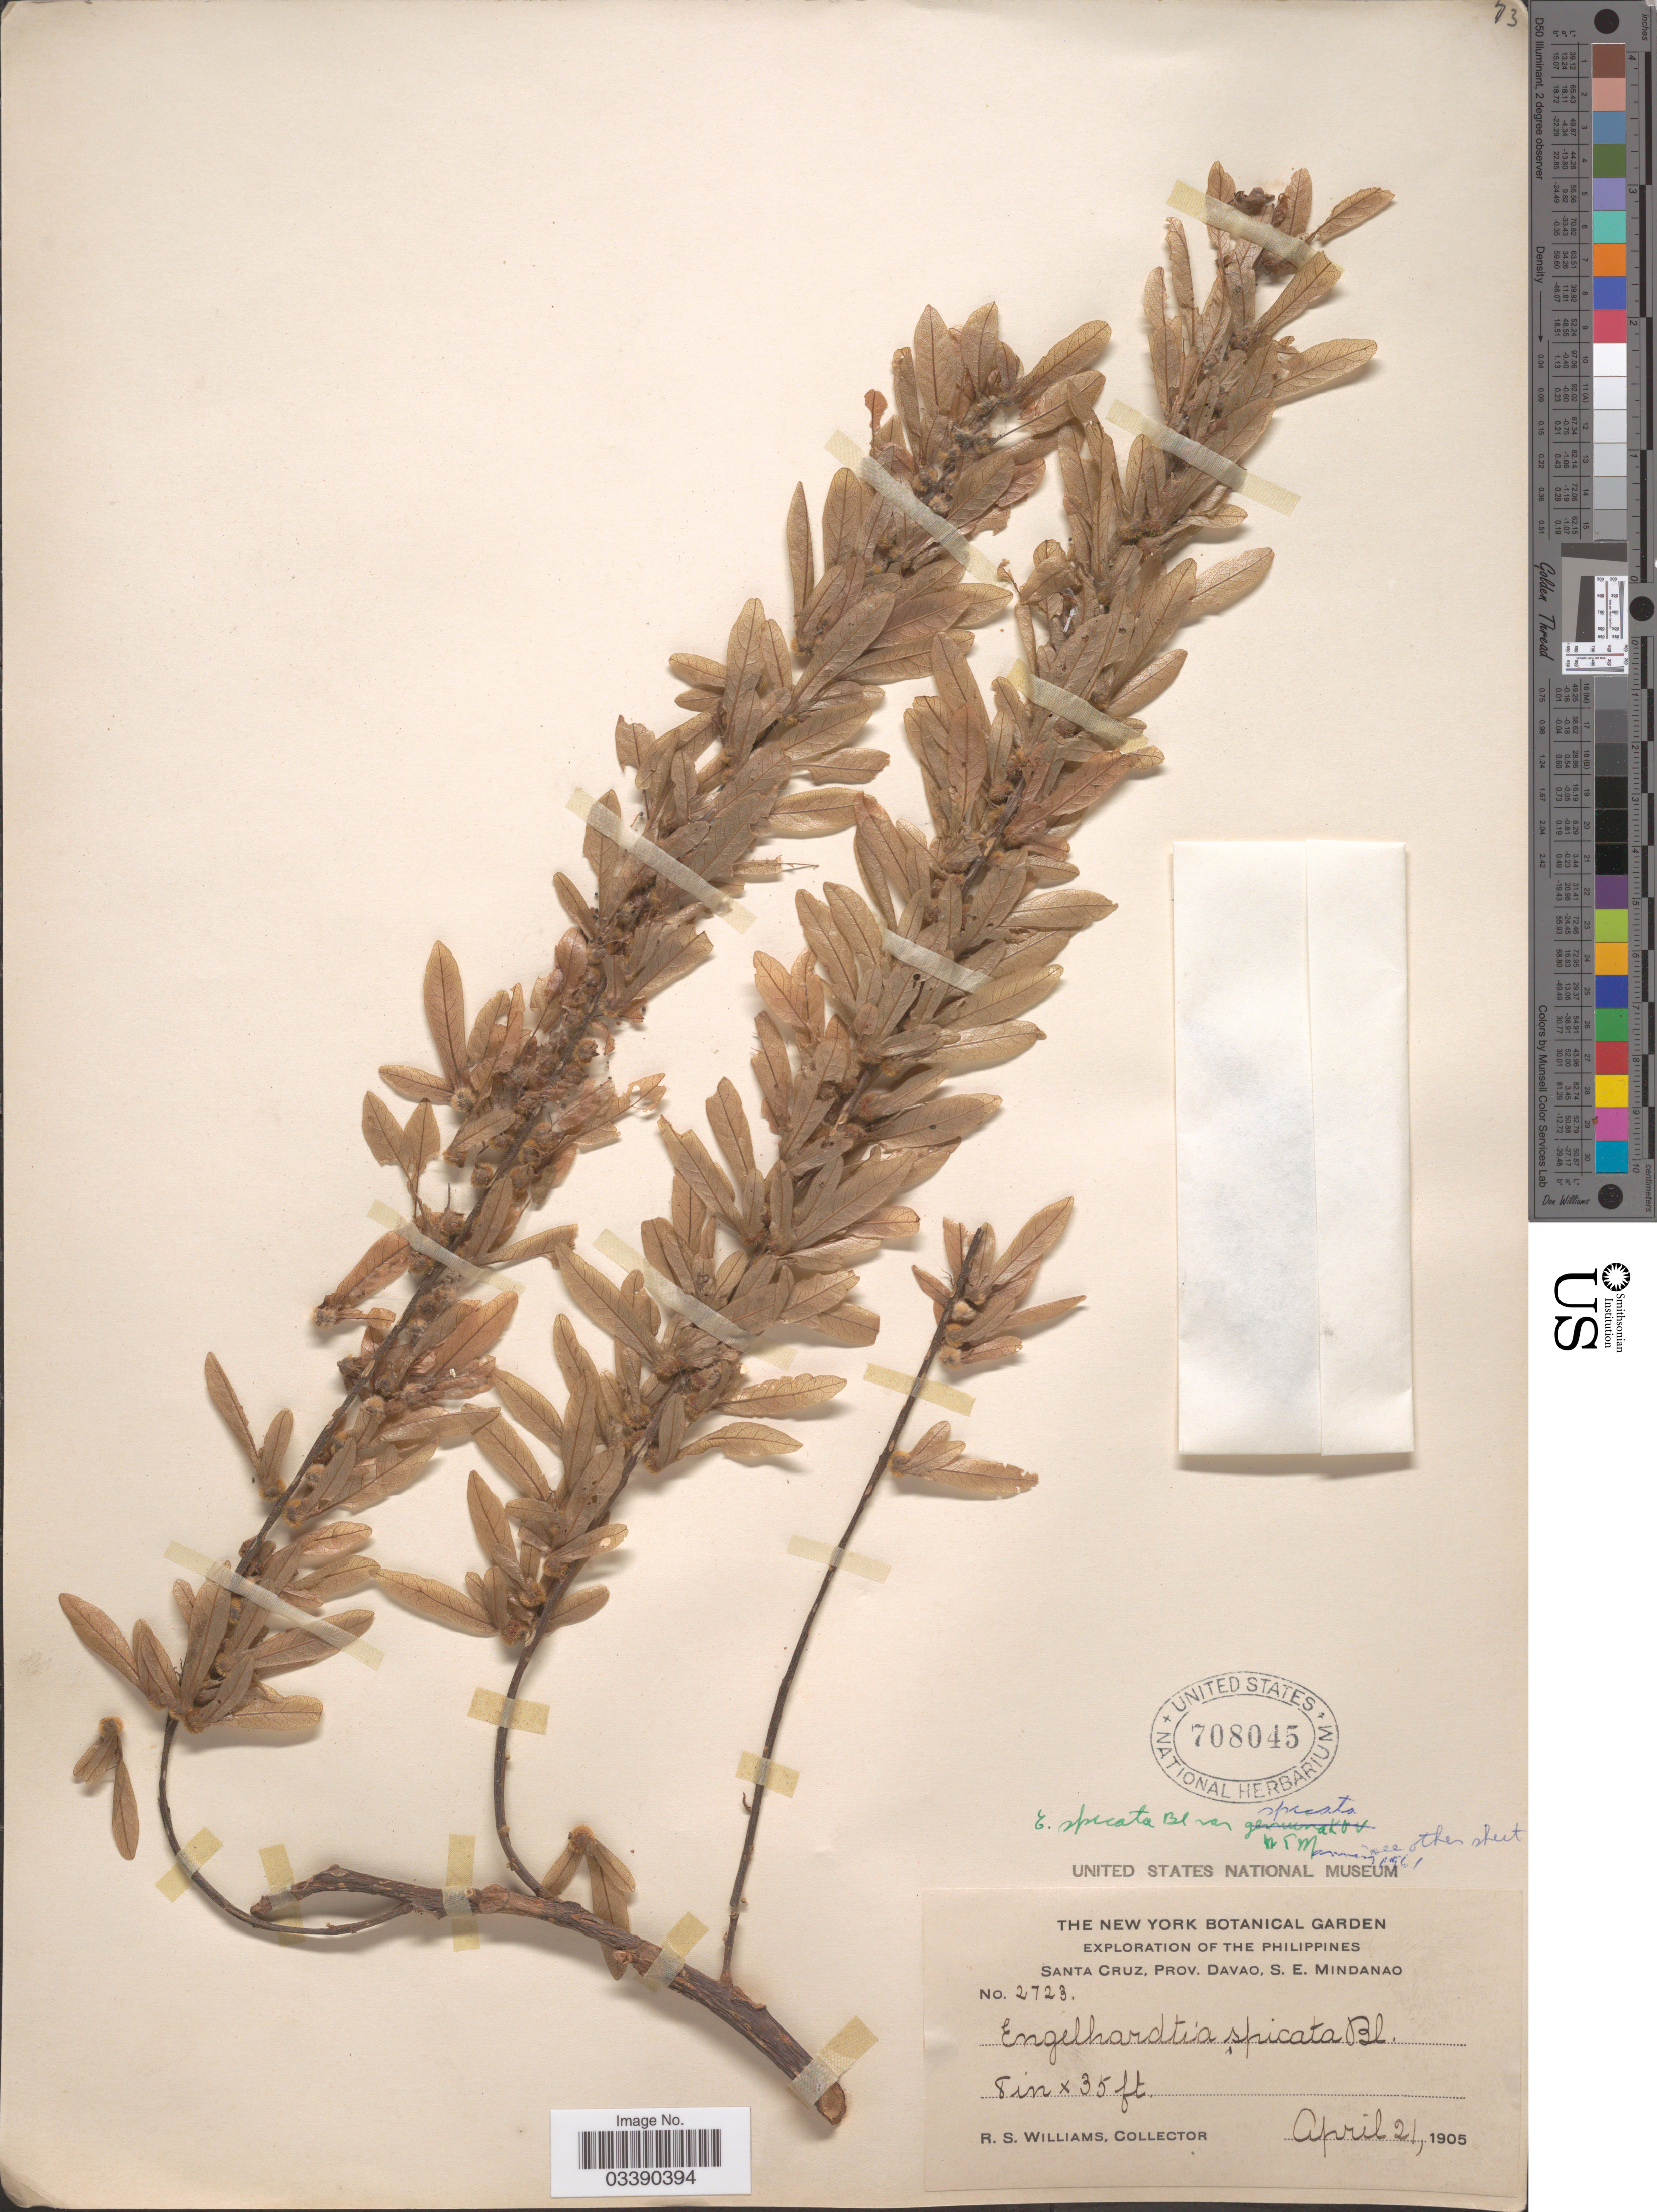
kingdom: Plantae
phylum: Tracheophyta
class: Magnoliopsida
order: Fagales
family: Juglandaceae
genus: Engelhardia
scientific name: Engelhardia spicata var. spicata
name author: Lesch. ex Blume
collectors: R. S. Williams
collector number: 2723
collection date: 1905-04-21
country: Philippines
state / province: Davao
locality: The Philippines. Santa Cruz, S. E. Mindanao.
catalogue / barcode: US 708045